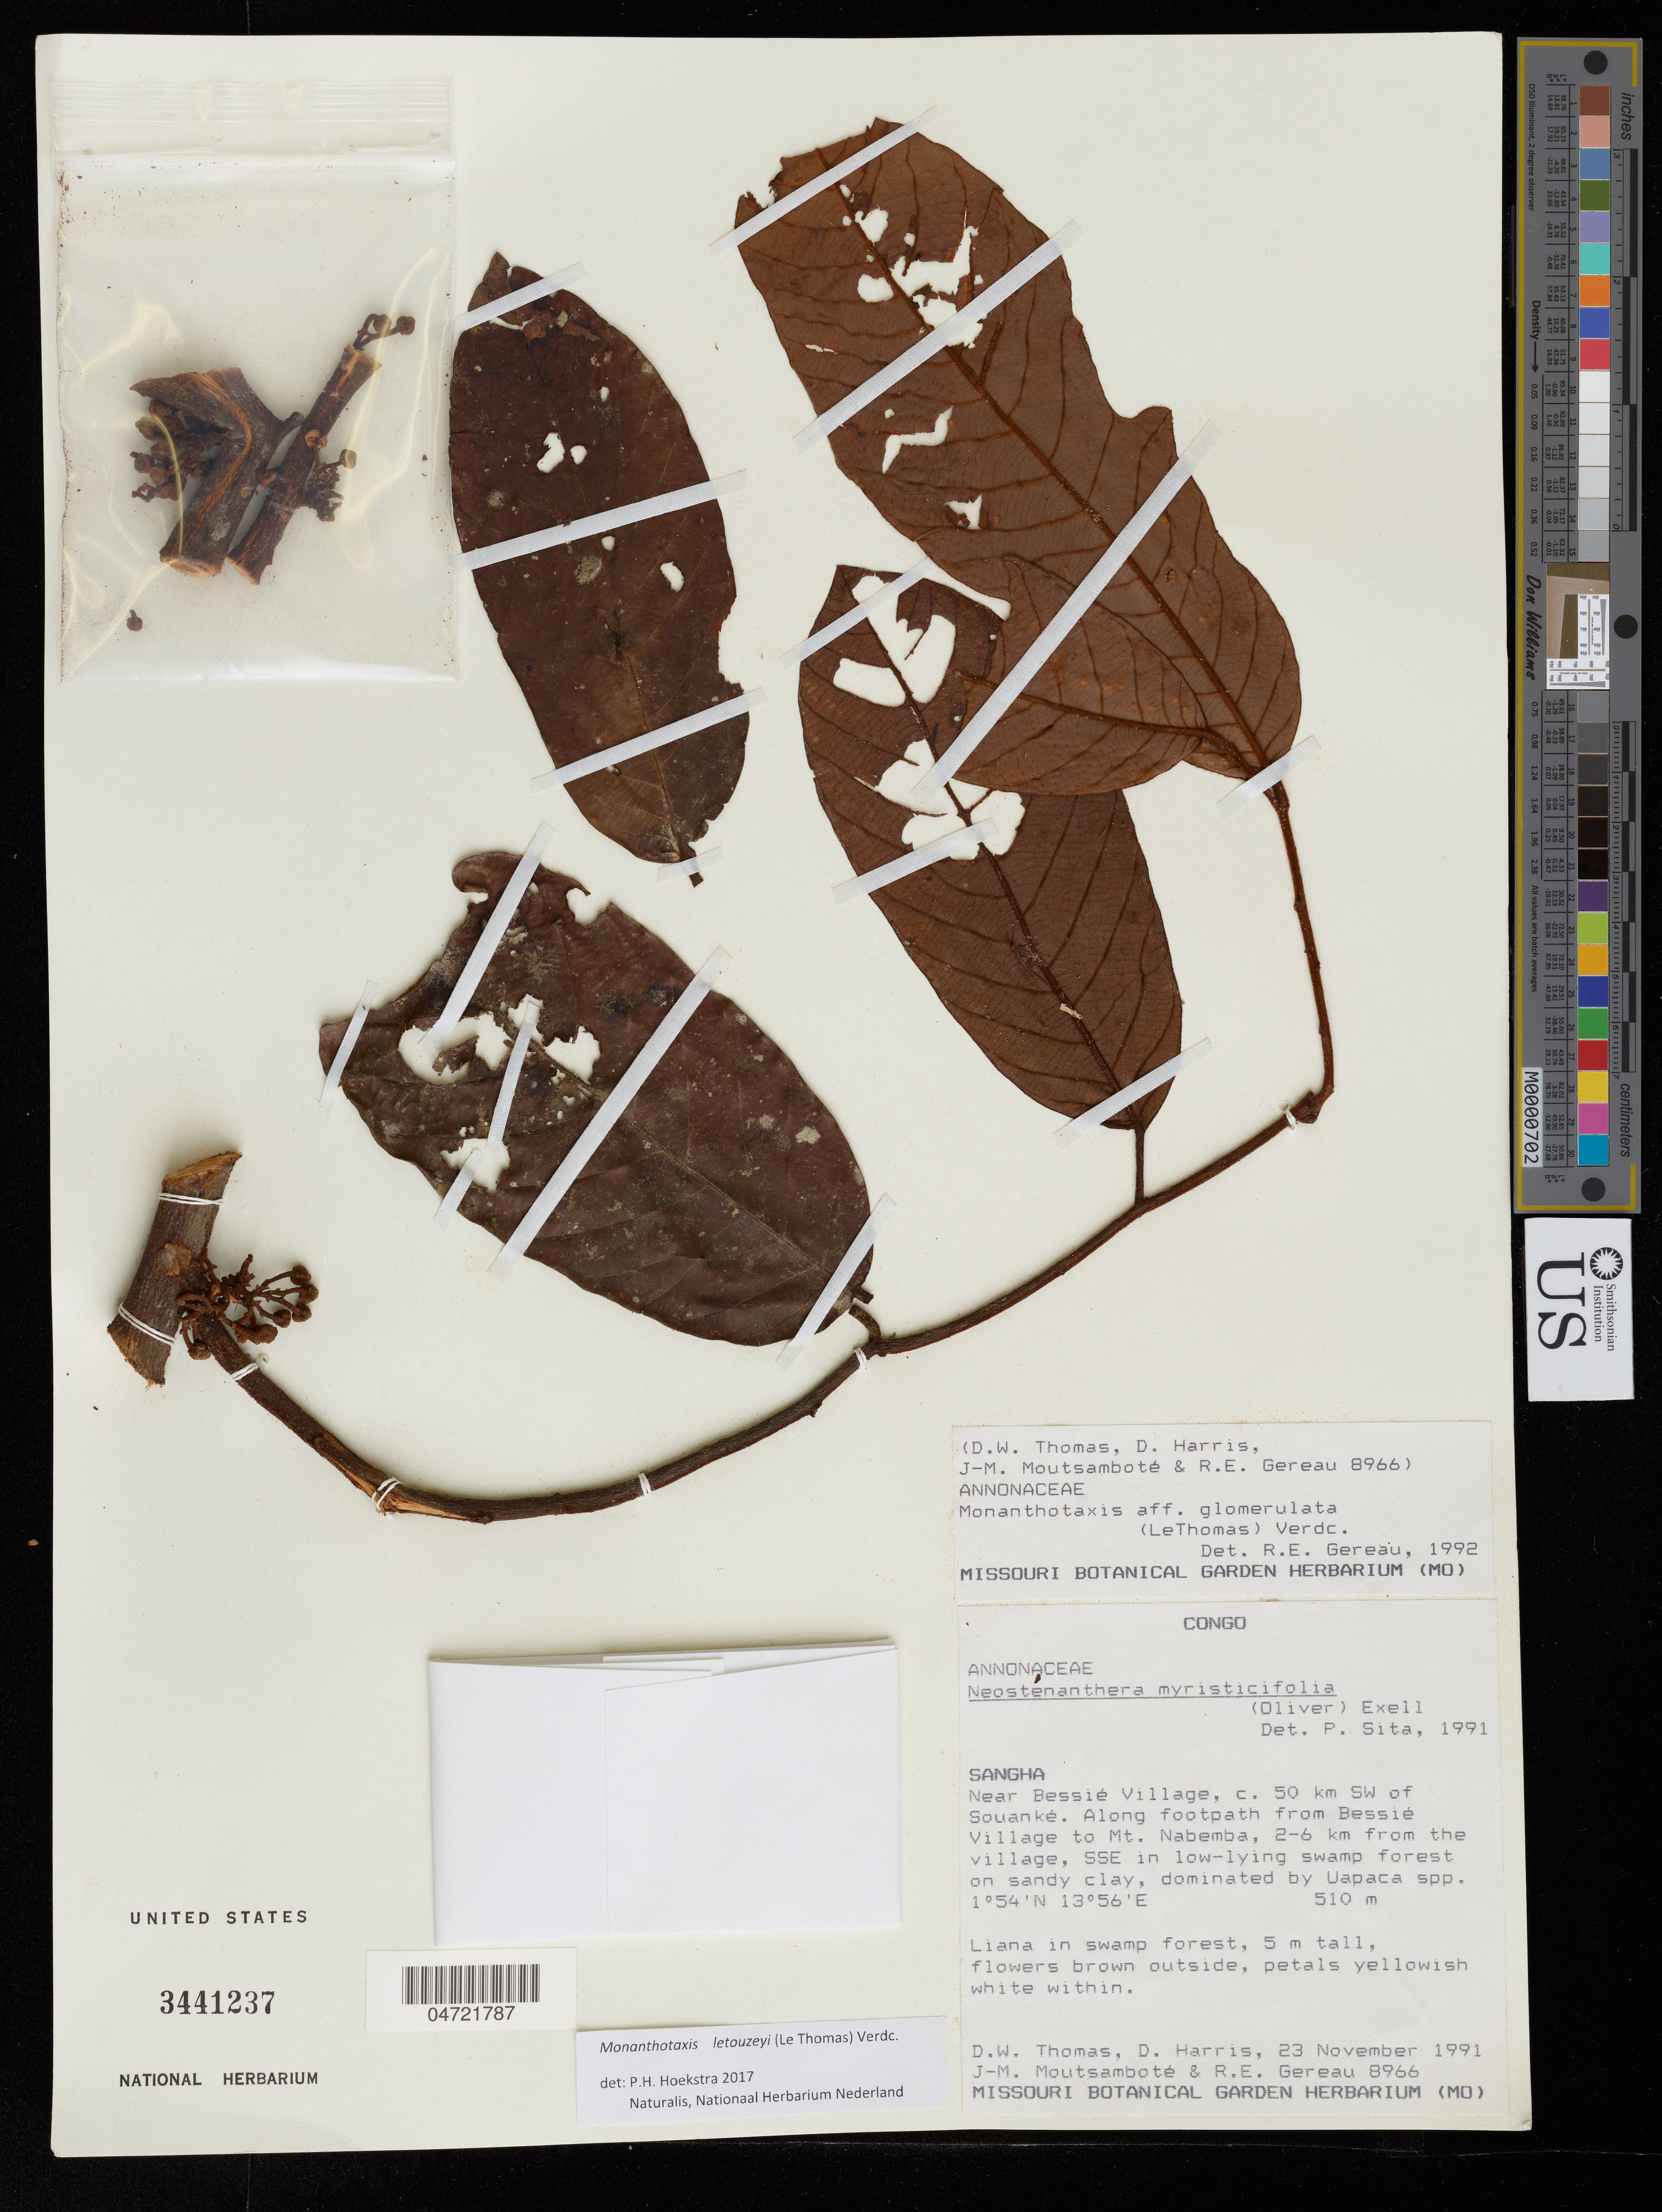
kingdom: Plantae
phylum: Tracheophyta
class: Magnoliopsida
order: Magnoliales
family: Annonaceae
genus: Monanthotaxis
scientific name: Monanthotaxis letouzeyi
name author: (Le Thomas) Verdc.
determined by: Hoekstra, P. H.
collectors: D. W. Thomas, D. Harris, J. Moutsambote & R. Gereau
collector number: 8966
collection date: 1991-11-23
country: Congo, Republic of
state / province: Sangha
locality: Near Bessié Village, c. 50 km SW of Souanké. Along footpath from Bessié Village to Mt. Nabemba, 2-6 km from the village, SSE in low-lying swamp forest on sandy clay, dominated by Uapaca spp.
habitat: In Swamp forest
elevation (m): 510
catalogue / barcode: US 3441237